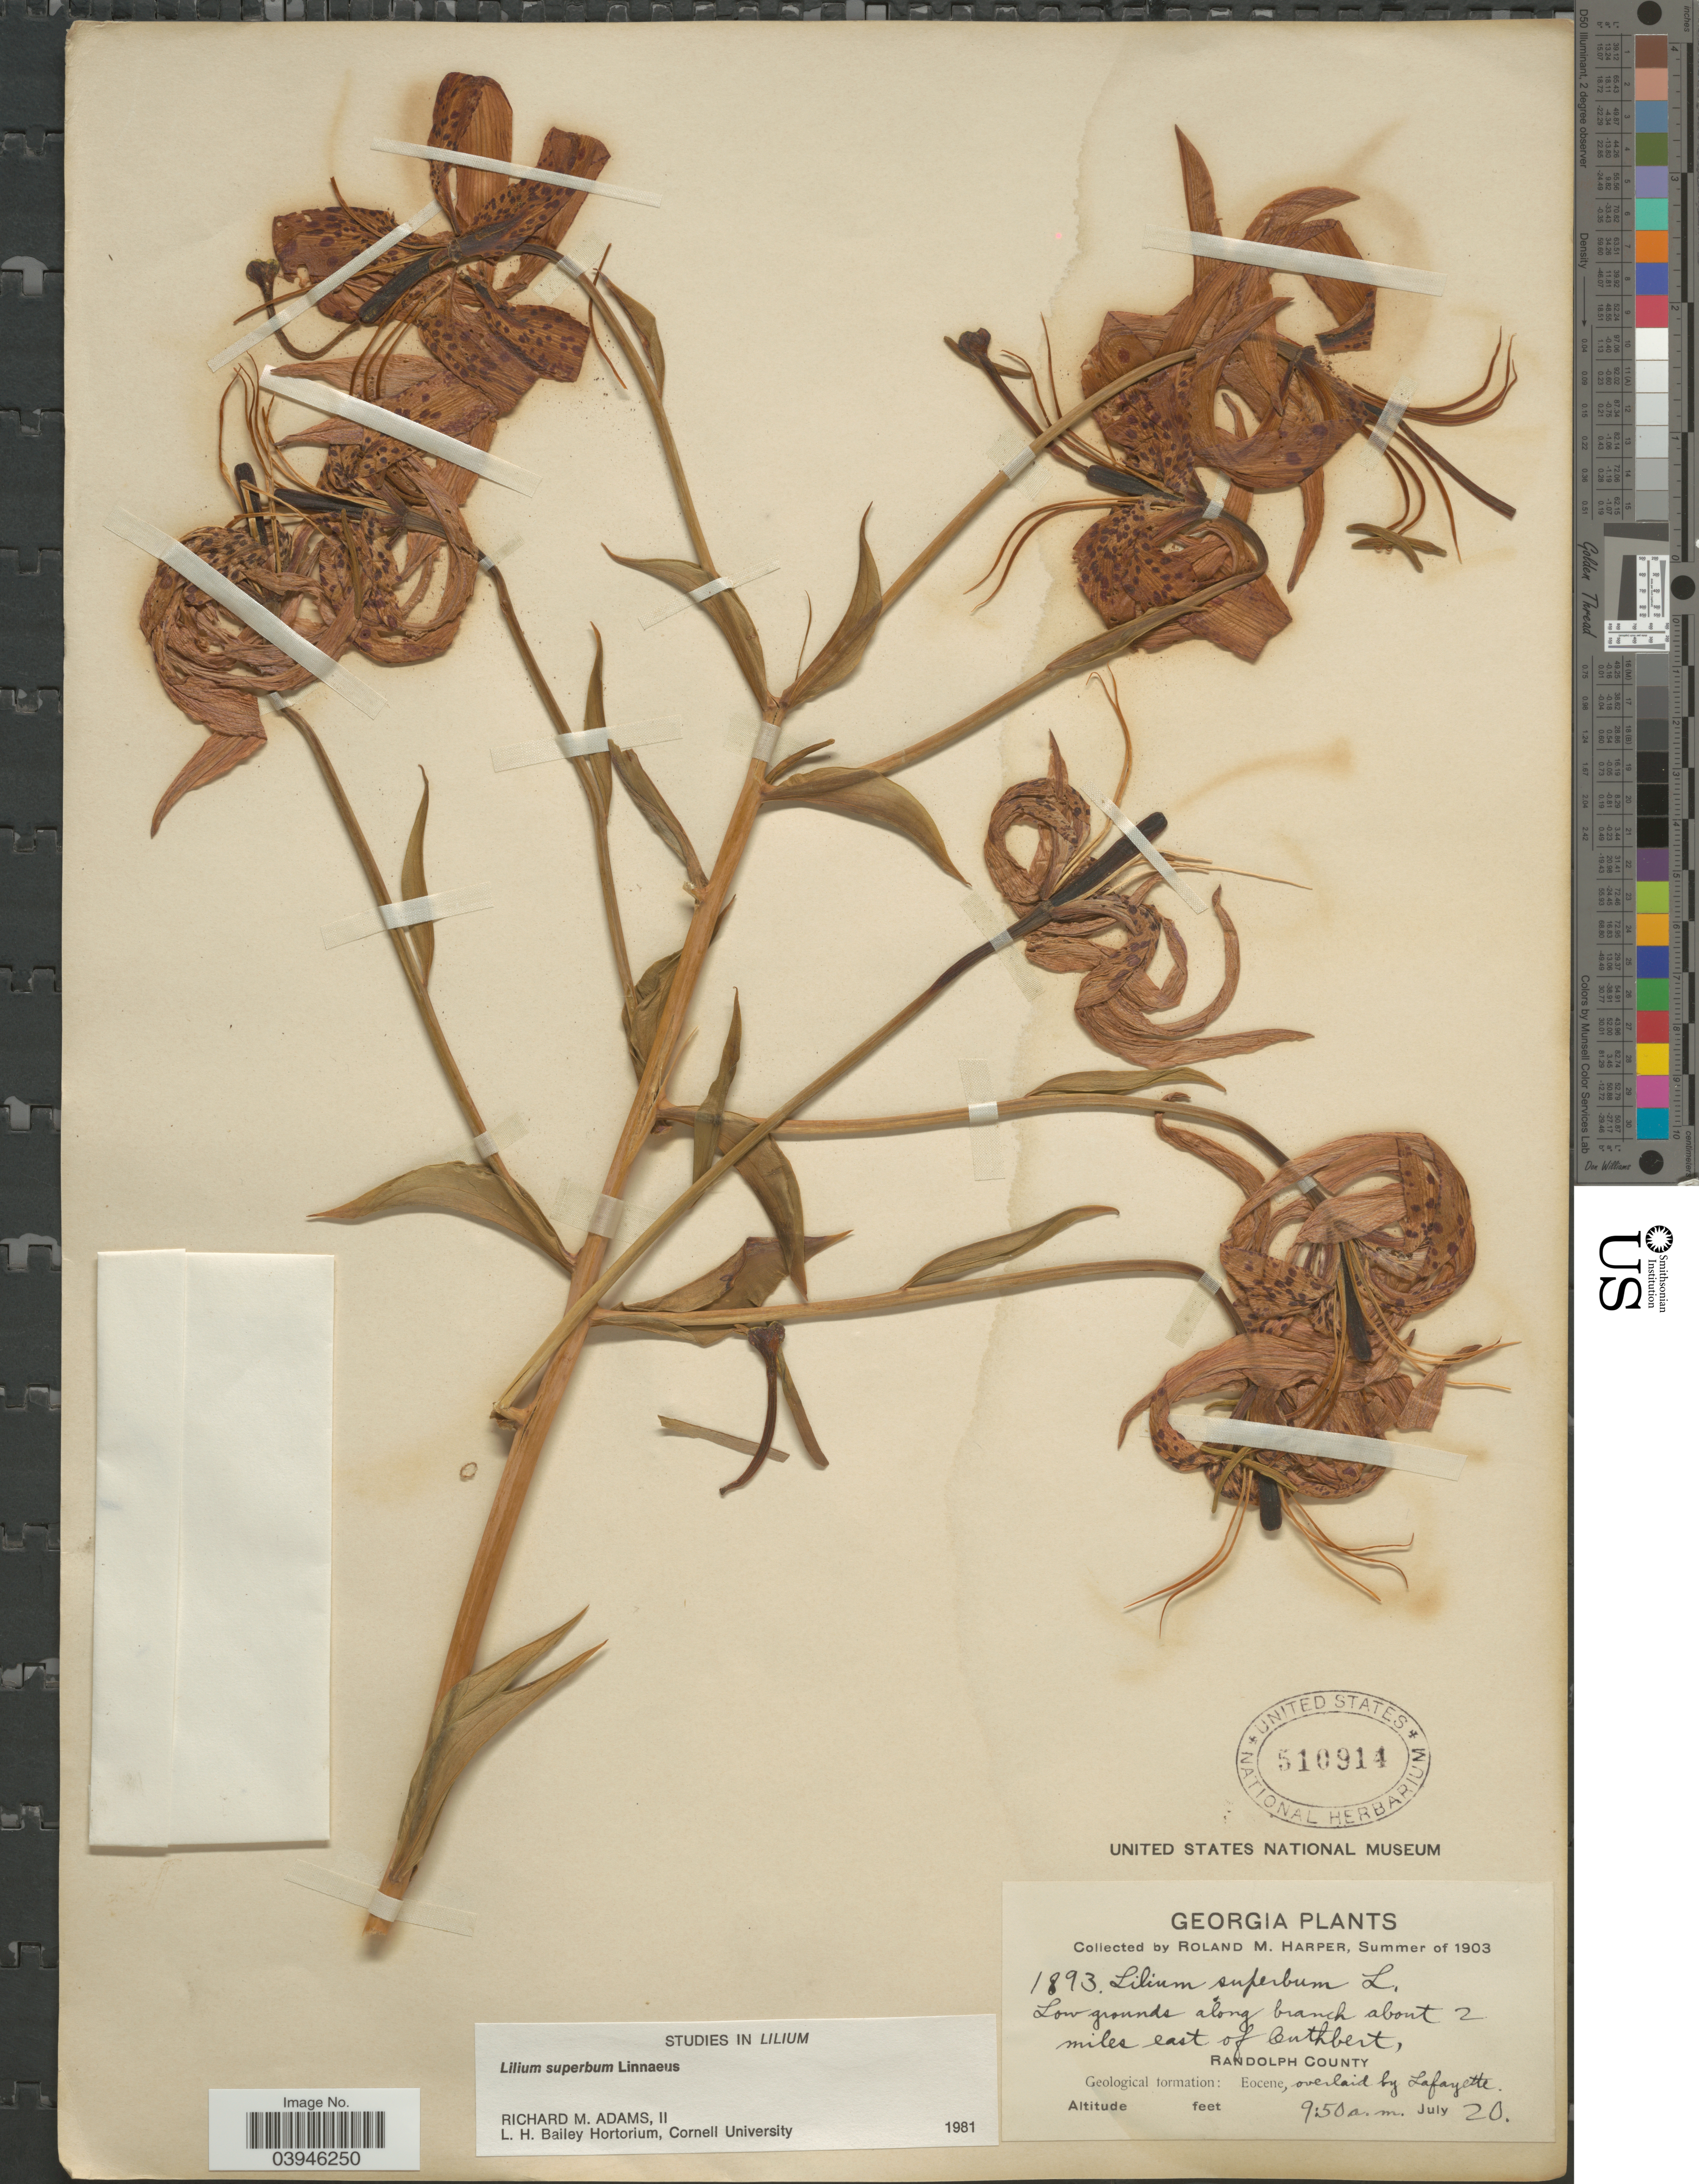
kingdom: Plantae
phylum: Tracheophyta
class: Liliopsida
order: Liliales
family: Liliaceae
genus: Lilium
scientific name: Lilium superbum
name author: L.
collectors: R. M. Harper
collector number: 1893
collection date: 1903-07-20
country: United States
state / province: Georgia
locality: About 2 miles east of Cuthbert, Randolph County. Geological formation: Eocene, overlaid by Lafayette.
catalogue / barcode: US 510914